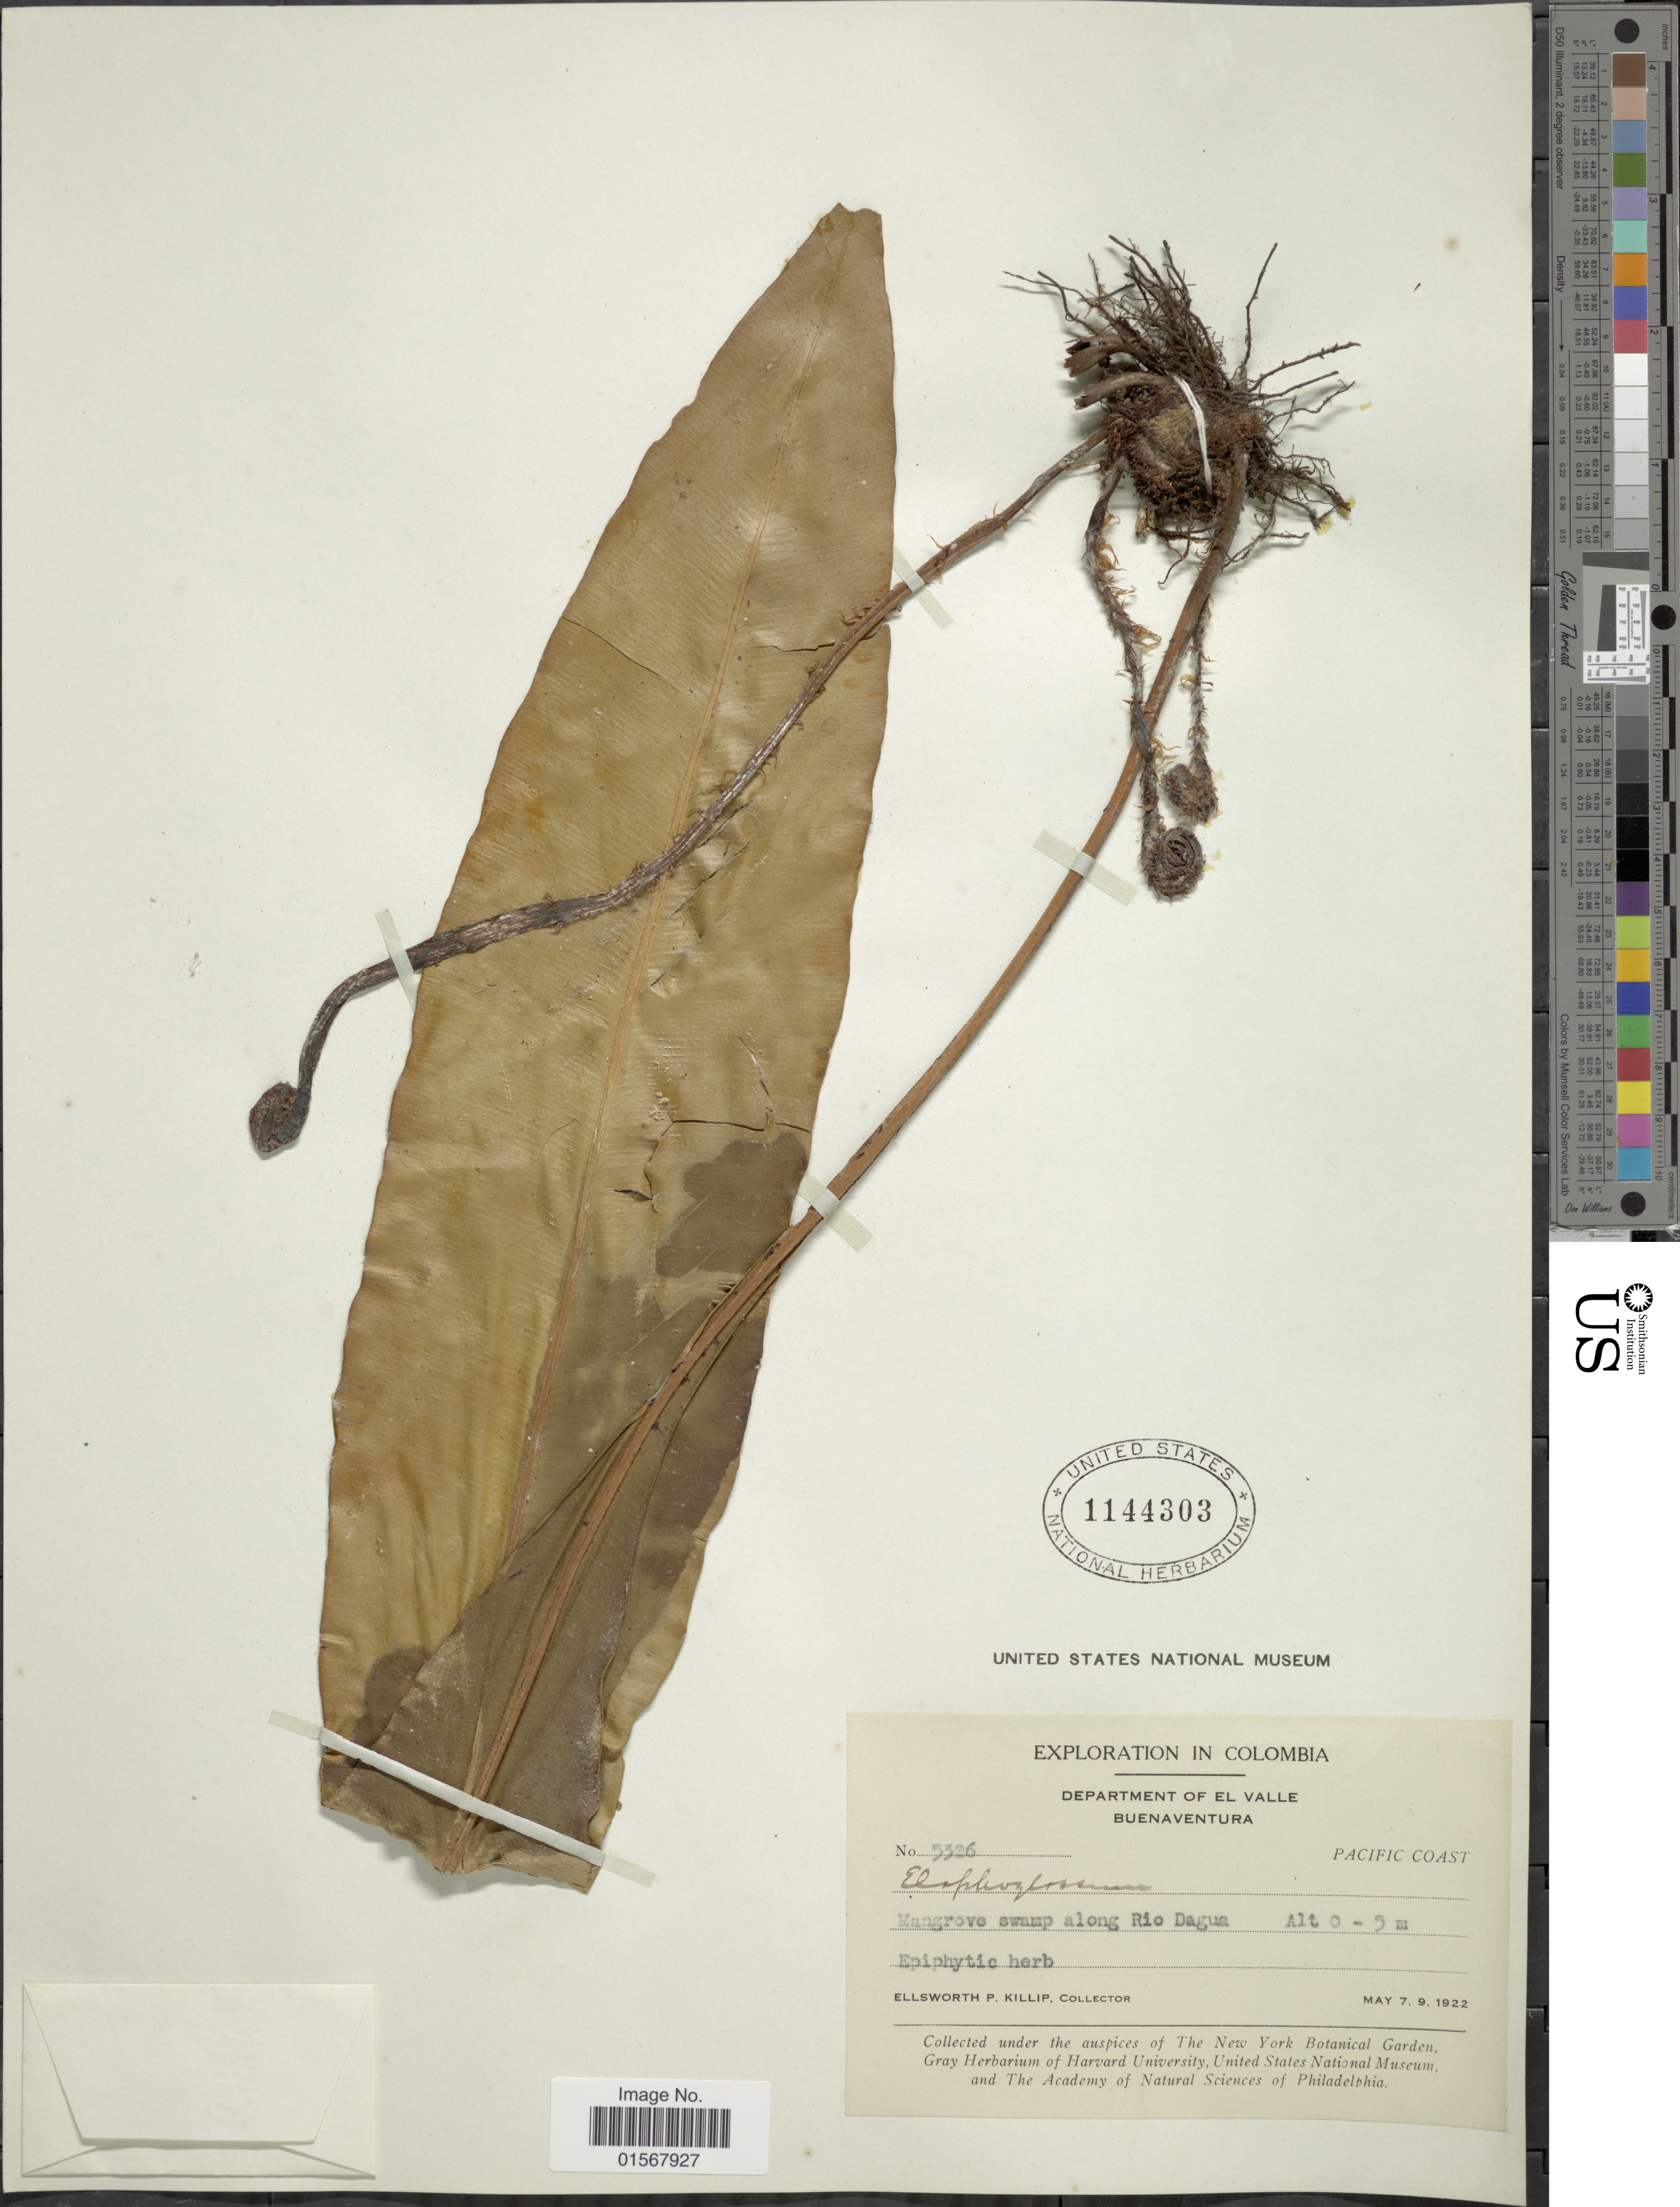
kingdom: Plantae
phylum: Tracheophyta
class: Polypodiopsida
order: Polypodiales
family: Dryopteridaceae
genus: Elaphoglossum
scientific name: Elaphoglossum sp.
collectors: E. P. Killip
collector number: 5326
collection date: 1922-05-07/1922-05-09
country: Colombia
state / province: Valle del Cauca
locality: Department of El Valle, Buenaventura, Pacific Coast, Mangrove swamp along Rio Dagua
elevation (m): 0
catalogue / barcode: US 1144303